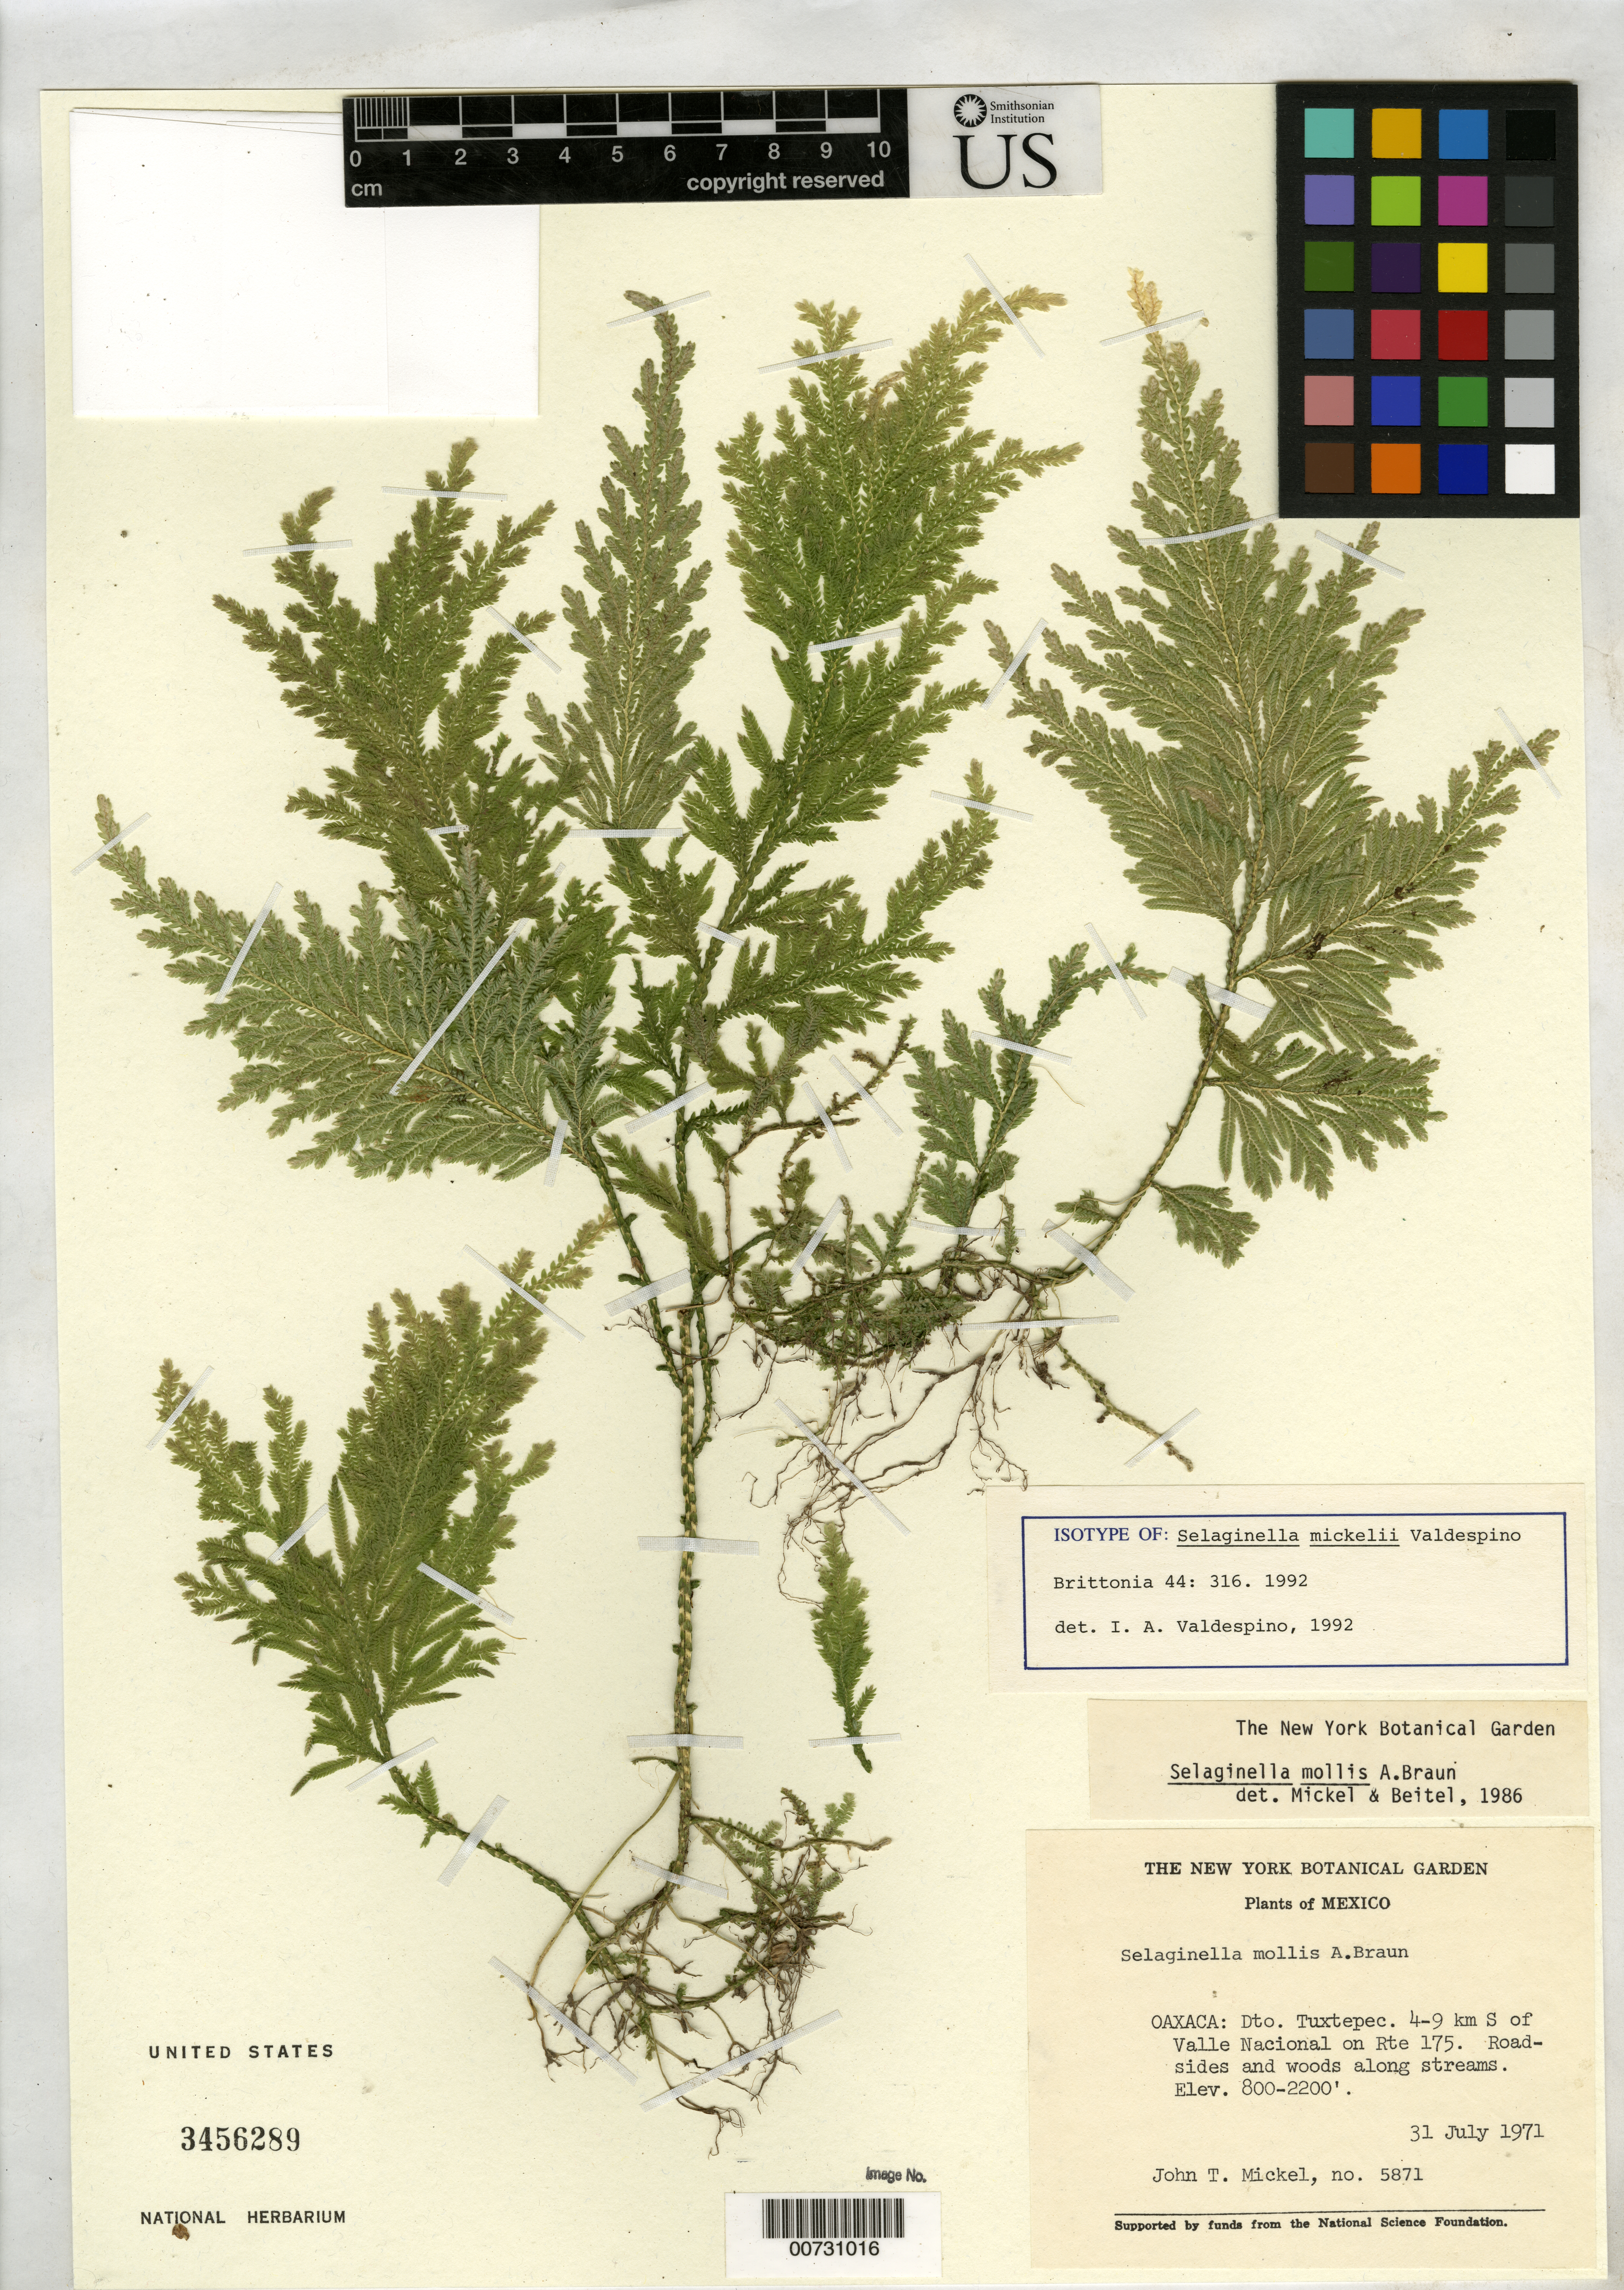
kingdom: Plantae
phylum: Tracheophyta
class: Lycopodiopsida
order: Selaginellales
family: Selaginellaceae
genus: Selaginella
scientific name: Selaginella mickelii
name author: Valdespinio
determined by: Valdespino, I. A., (PMA), Universidad de Panama (PANAMA)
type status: Isotype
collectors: J. T. Mickel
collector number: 5871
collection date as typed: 31 Jul 1971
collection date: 1971-07-31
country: Mexico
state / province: Oaxaca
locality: Dto. Tuxtepec, 4-9 km S of Valle Nacional on Rte. 175.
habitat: Roadsides and woods along streams.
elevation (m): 244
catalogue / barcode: US 3456289